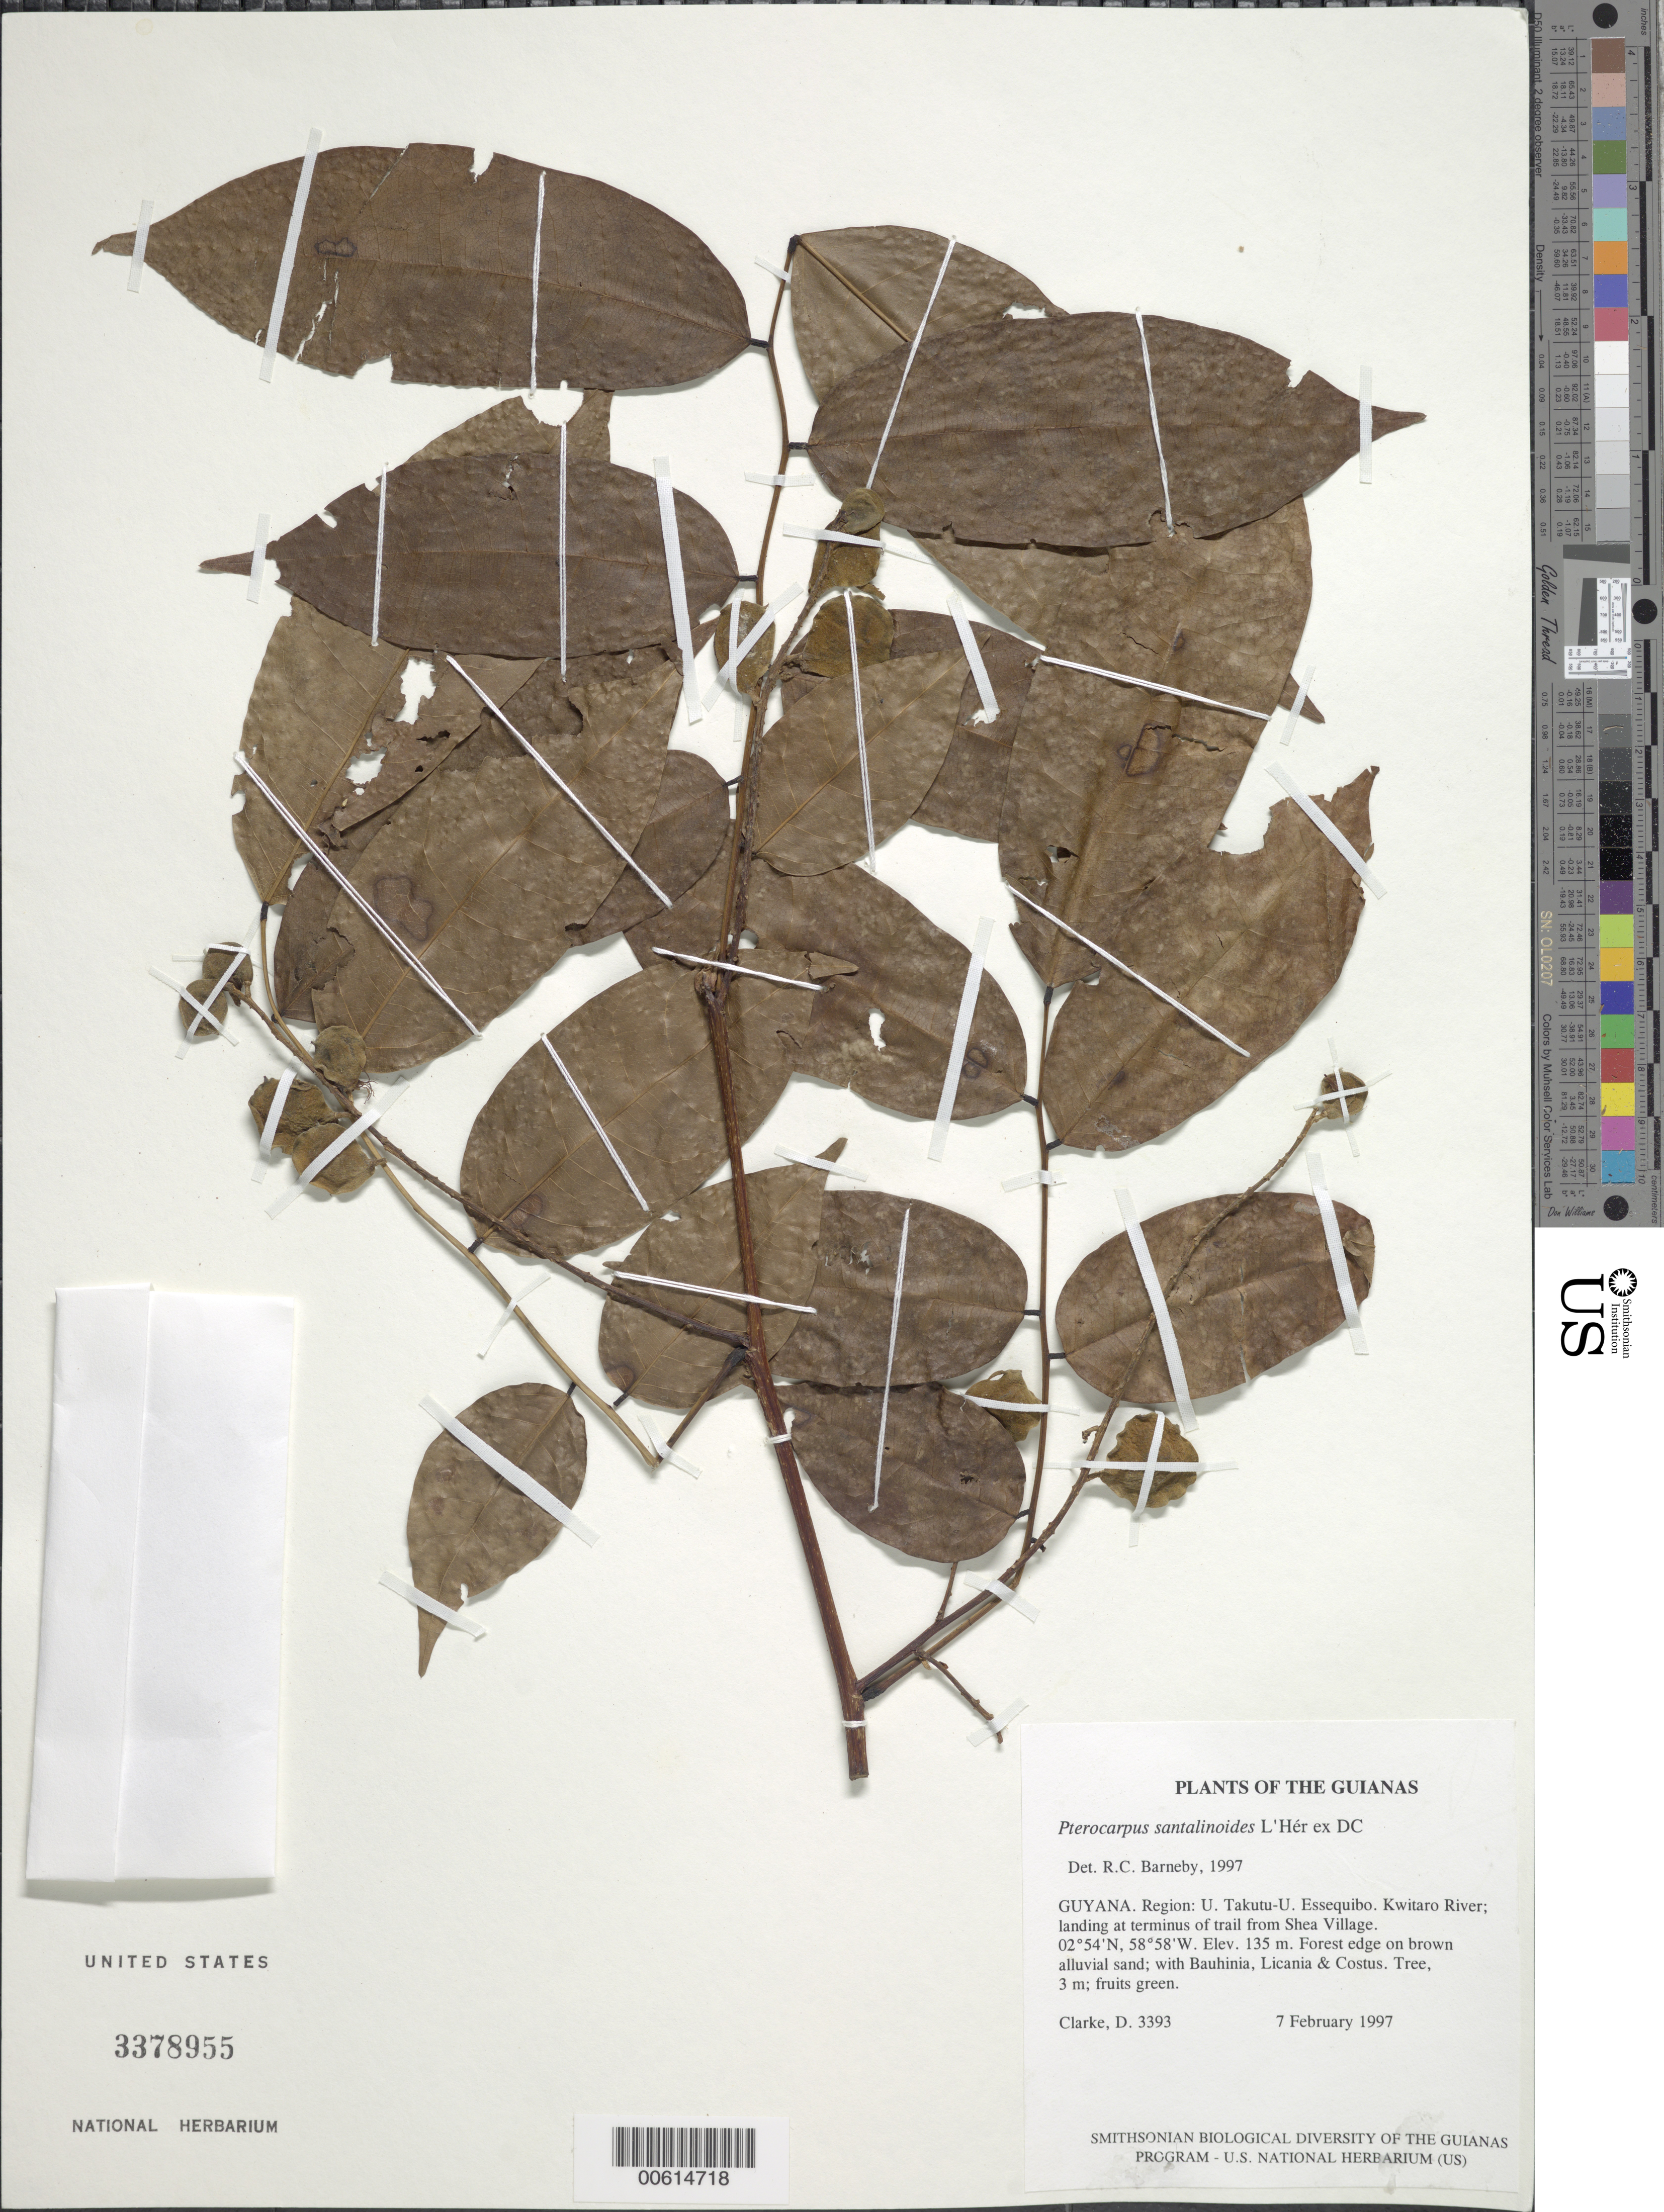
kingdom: Plantae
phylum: Tracheophyta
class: Magnoliopsida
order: Fabales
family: Fabaceae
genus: Pterocarpus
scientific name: Pterocarpus santalinoides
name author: L'Hér. ex DC.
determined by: Barneby, Rupert C., (NY)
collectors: H. D. Clarke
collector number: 3393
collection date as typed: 7 February 1997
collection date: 1997-02-07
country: Guyana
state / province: U. Takutu-U. Essequibo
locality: Kwitaro River; landing at terminus of trail from Shea Village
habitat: Forest edge on brown alluvial sand; with Bauhinia, Licania & Costus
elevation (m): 135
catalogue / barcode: US 3378955